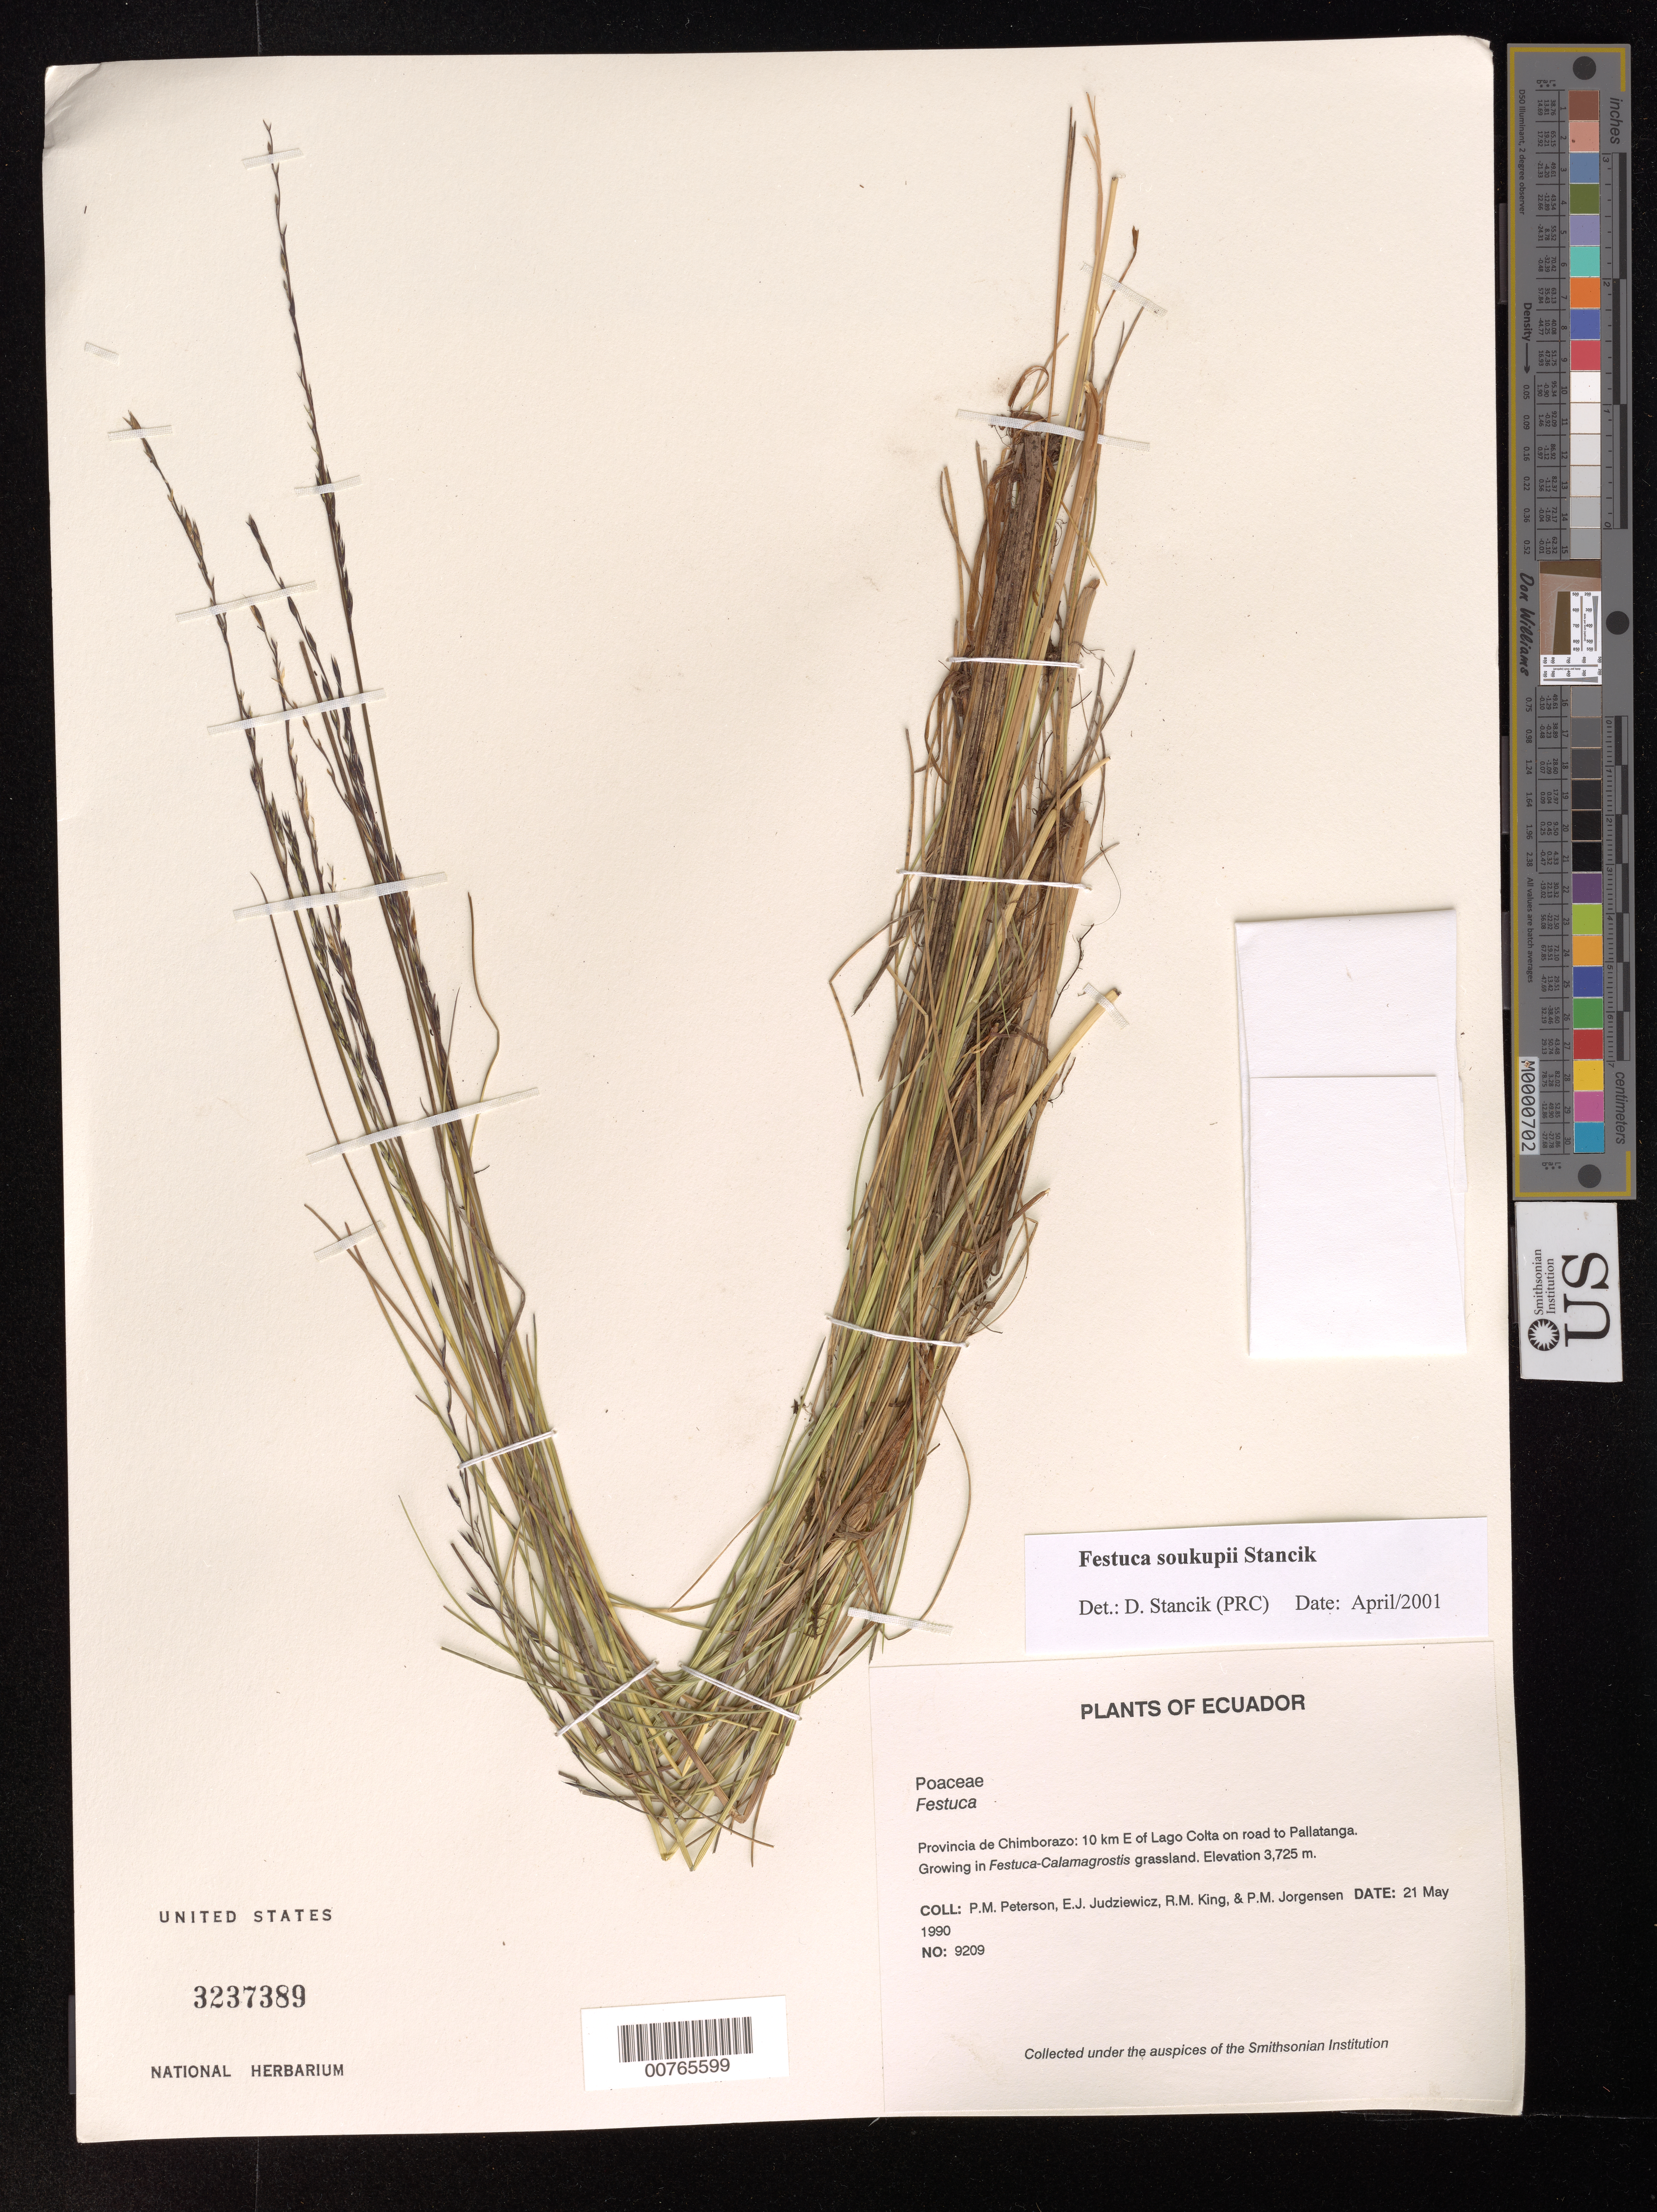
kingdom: Plantae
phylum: Tracheophyta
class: Liliopsida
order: Poales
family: Poaceae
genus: Festuca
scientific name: Festuca soukupii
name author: Stancik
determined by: Stancik, D., (PRC), Univerzity Karlovy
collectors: P. M. Peterson, E. J. Judziewicz, R. M. King & P. M. Jørgensen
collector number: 09209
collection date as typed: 21 May 1990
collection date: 1990-05-21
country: Ecuador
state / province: Chimborazo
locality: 10 km E of Lago Colta on road to Pallatanga.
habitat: Growing in Festuca-Calamagrostis grassland.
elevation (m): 3725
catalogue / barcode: US 3237389